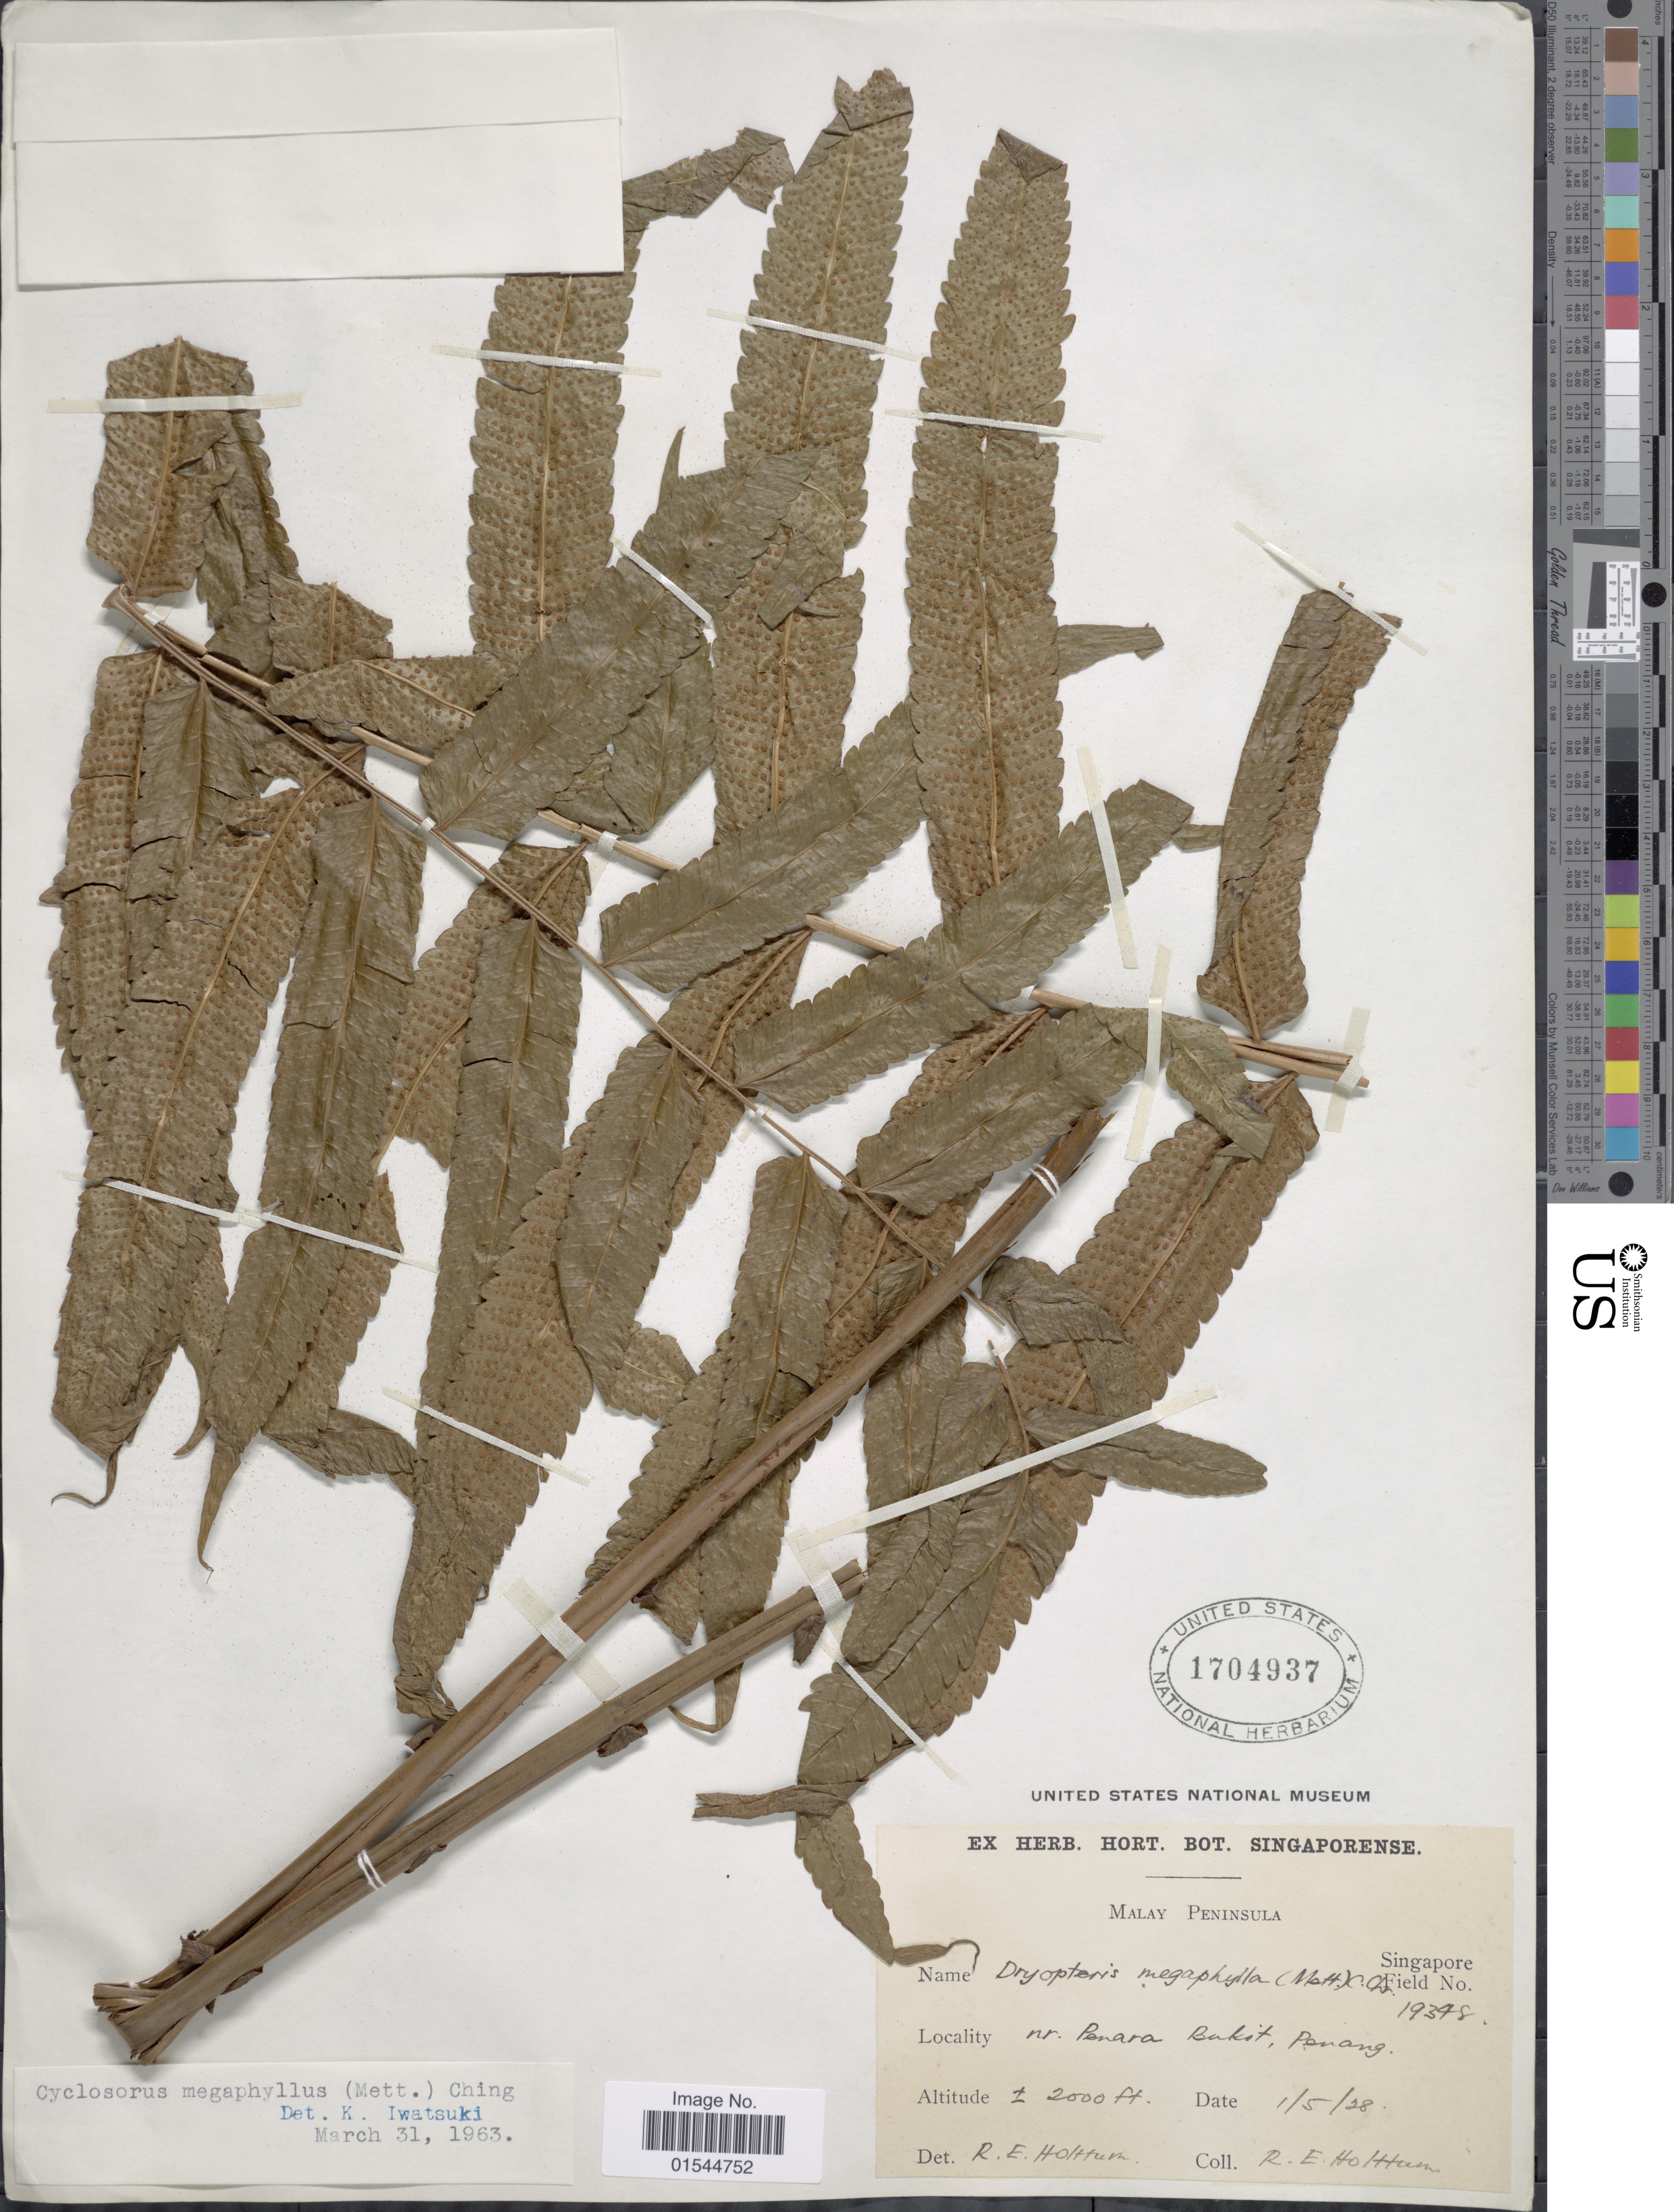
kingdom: Plantae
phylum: Tracheophyta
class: Polypodiopsida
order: Polypodiales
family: Thelypteridaceae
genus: Sphaerostephanos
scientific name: Sphaerostephanos penniger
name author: (Hook.) Holttum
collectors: R. E. Holttum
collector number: Singapore Field No. 19348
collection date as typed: Transcribed d/m/y: 1/5/28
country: Malaysia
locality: Malay Peninsula, nr. Penara Bakit, Penang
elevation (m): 610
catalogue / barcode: US 1704937